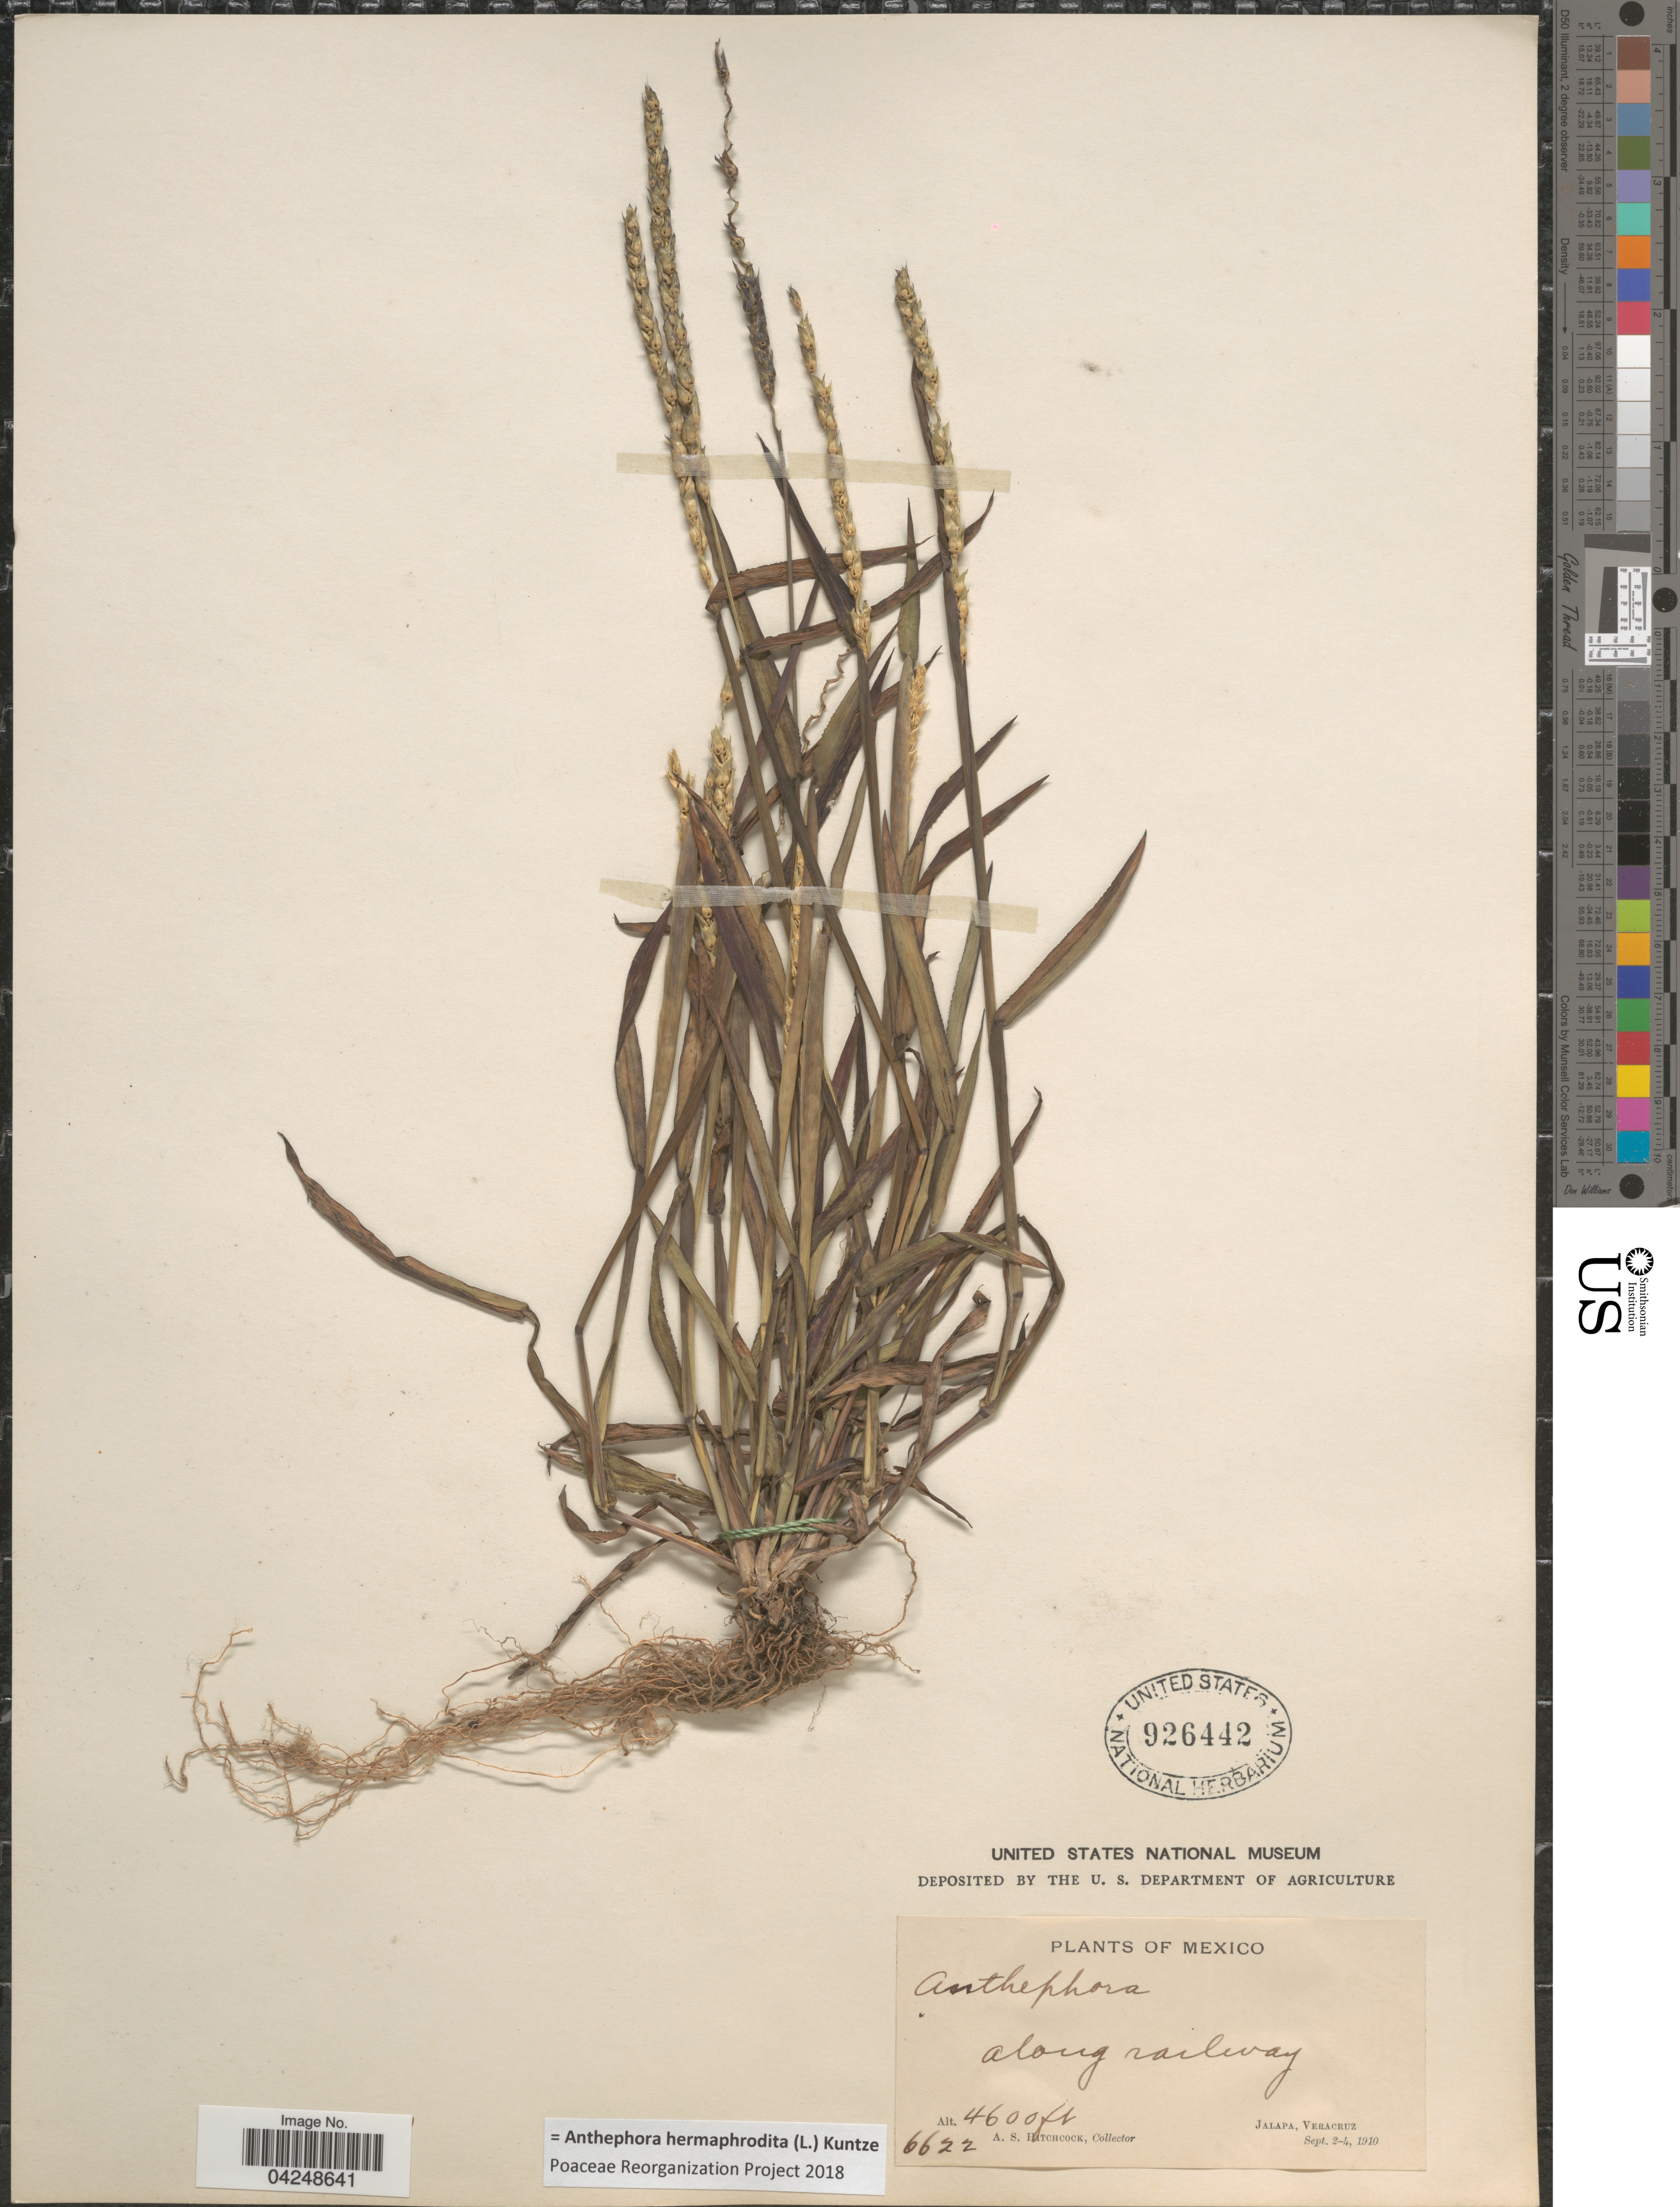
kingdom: Plantae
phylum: Tracheophyta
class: Liliopsida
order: Poales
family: Poaceae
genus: Anthephora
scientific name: Anthephora hermaphrodita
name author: (L.) Kuntze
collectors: A. S. Hitchcock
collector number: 6622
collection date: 1910-09-02/1910-09-04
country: Mexico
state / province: Veracruz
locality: Along railway. Jalapa, Veracruz.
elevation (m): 1402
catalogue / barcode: US 926442